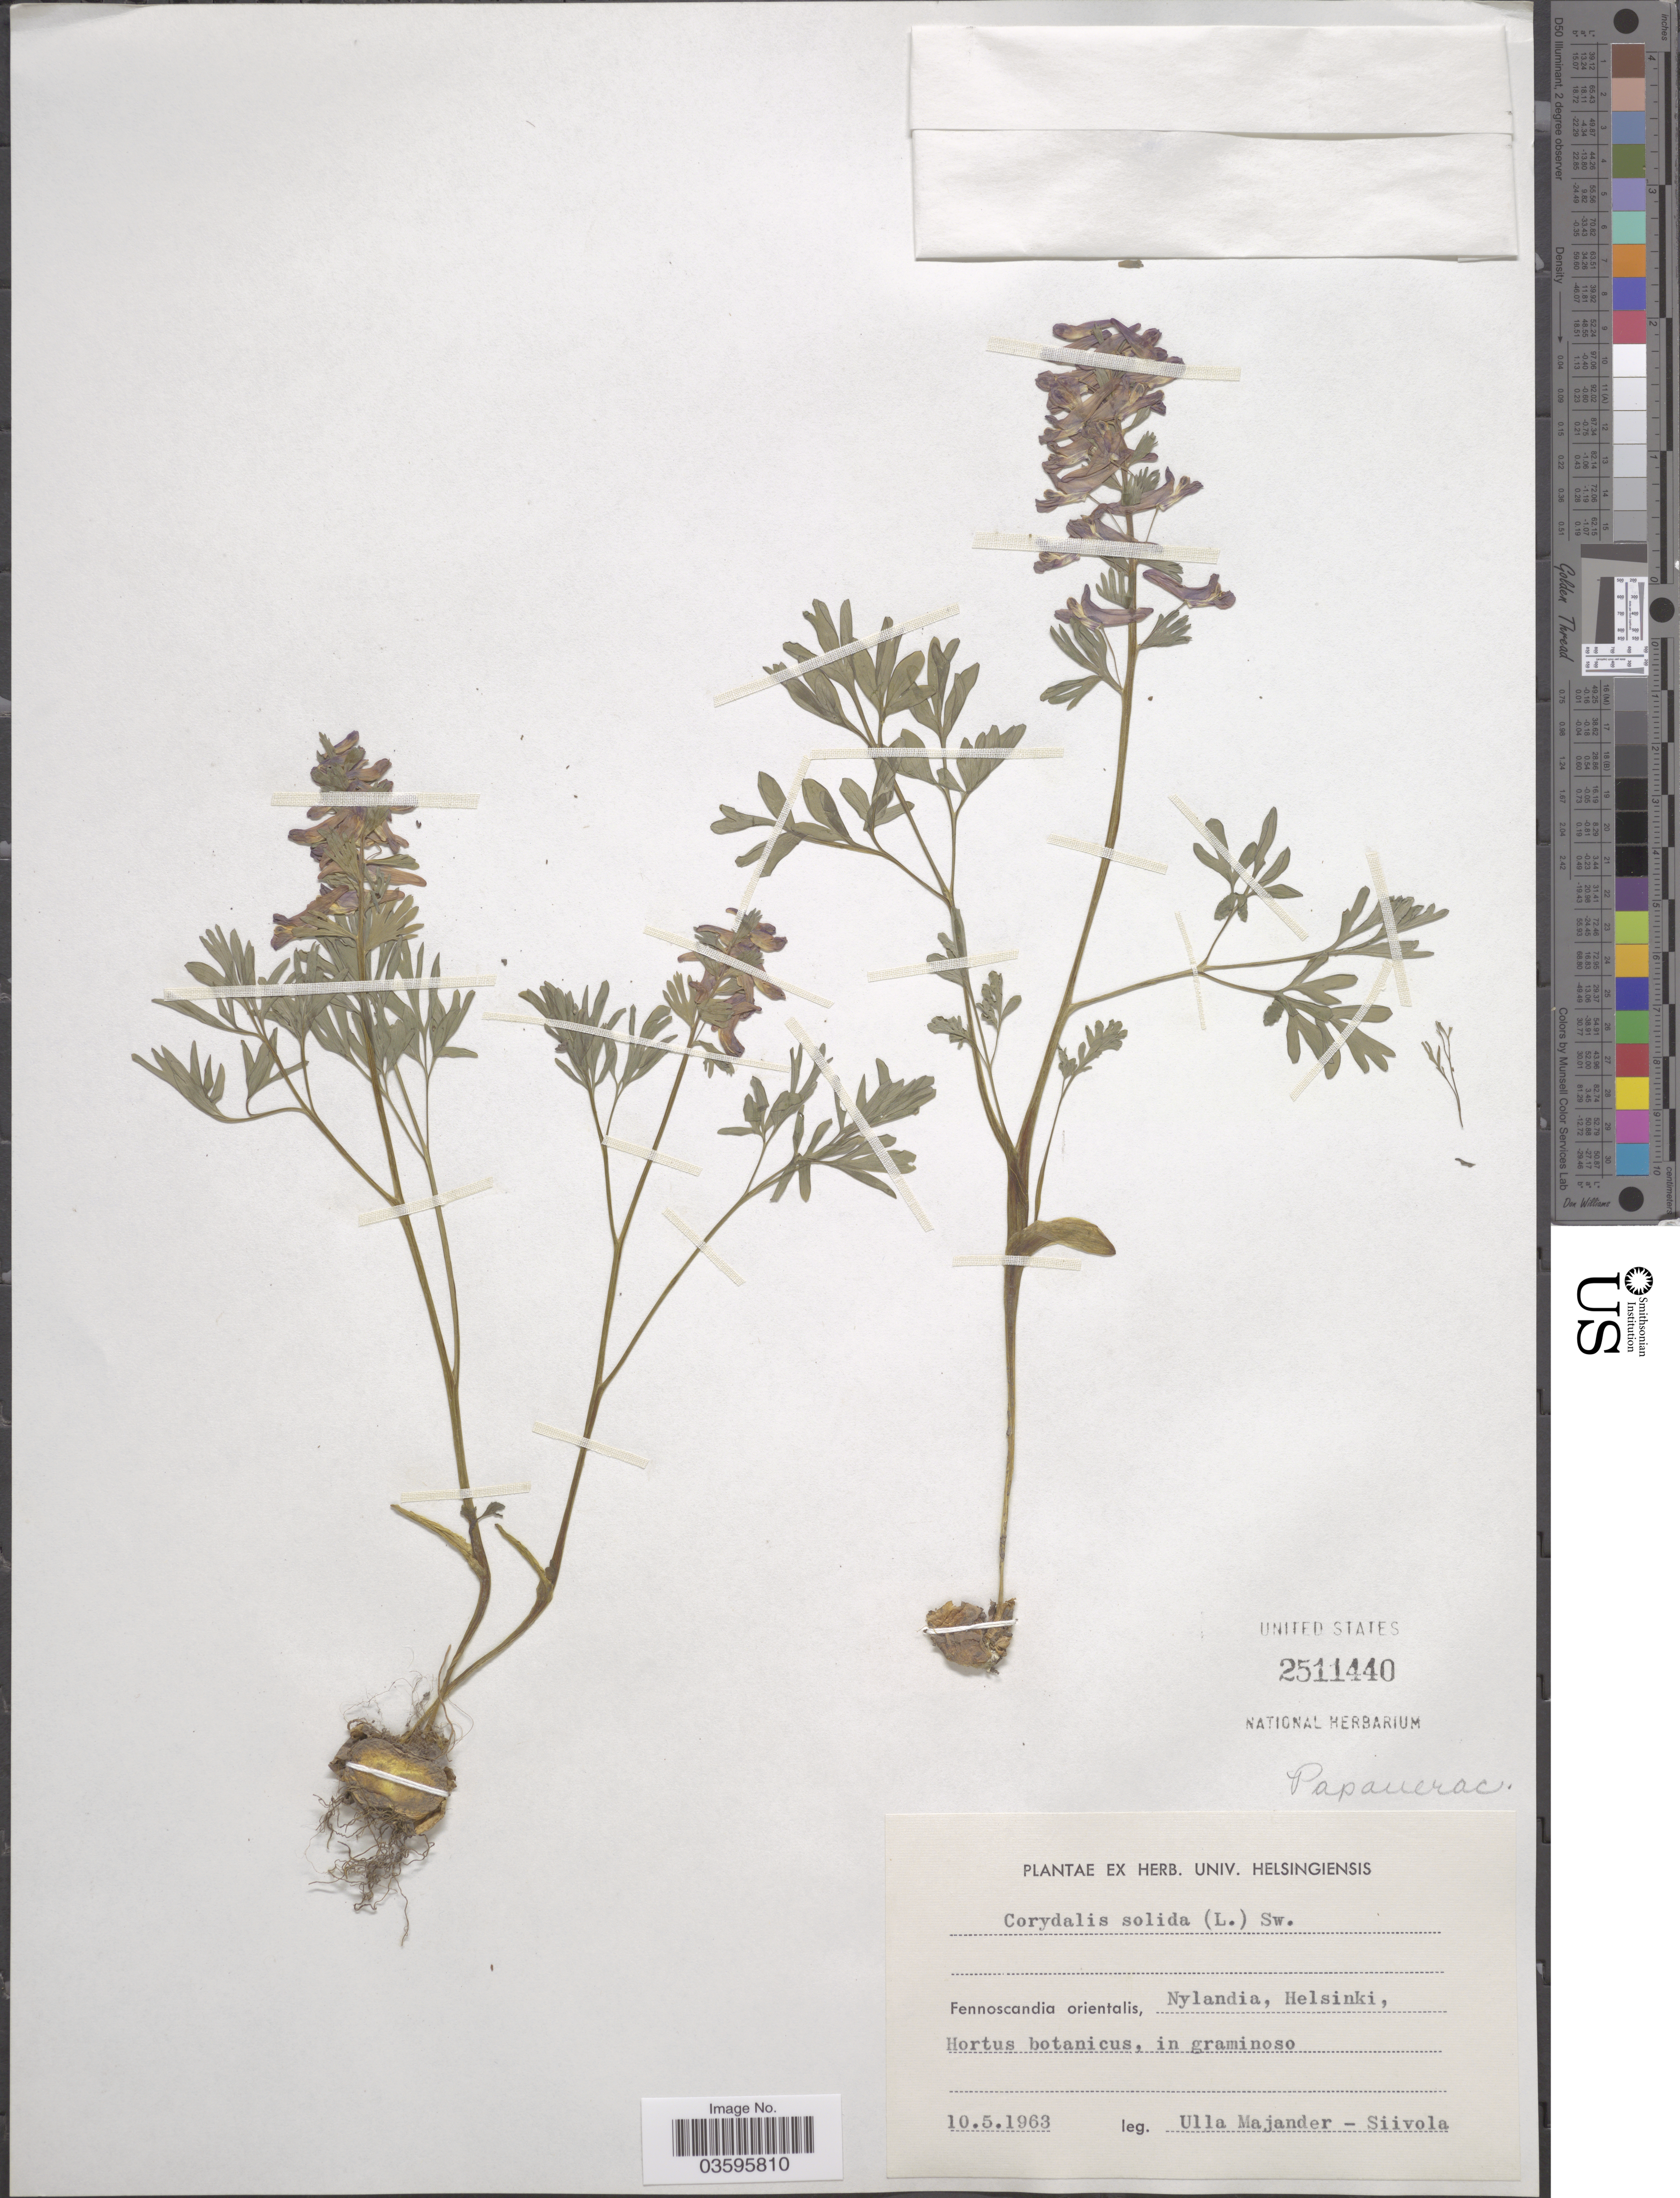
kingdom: Plantae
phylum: Tracheophyta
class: Magnoliopsida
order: Ranunculales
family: Papaveraceae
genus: Corydalis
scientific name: Corydalis solida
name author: (L.) Clairv.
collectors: U. Majander-Siivola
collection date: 1963-05-10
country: Finland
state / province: Itä-Uusimaa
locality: Fennoscandia orientalis, Nylandia, Helsinki, Hortus botanicus.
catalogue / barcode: US 2511440